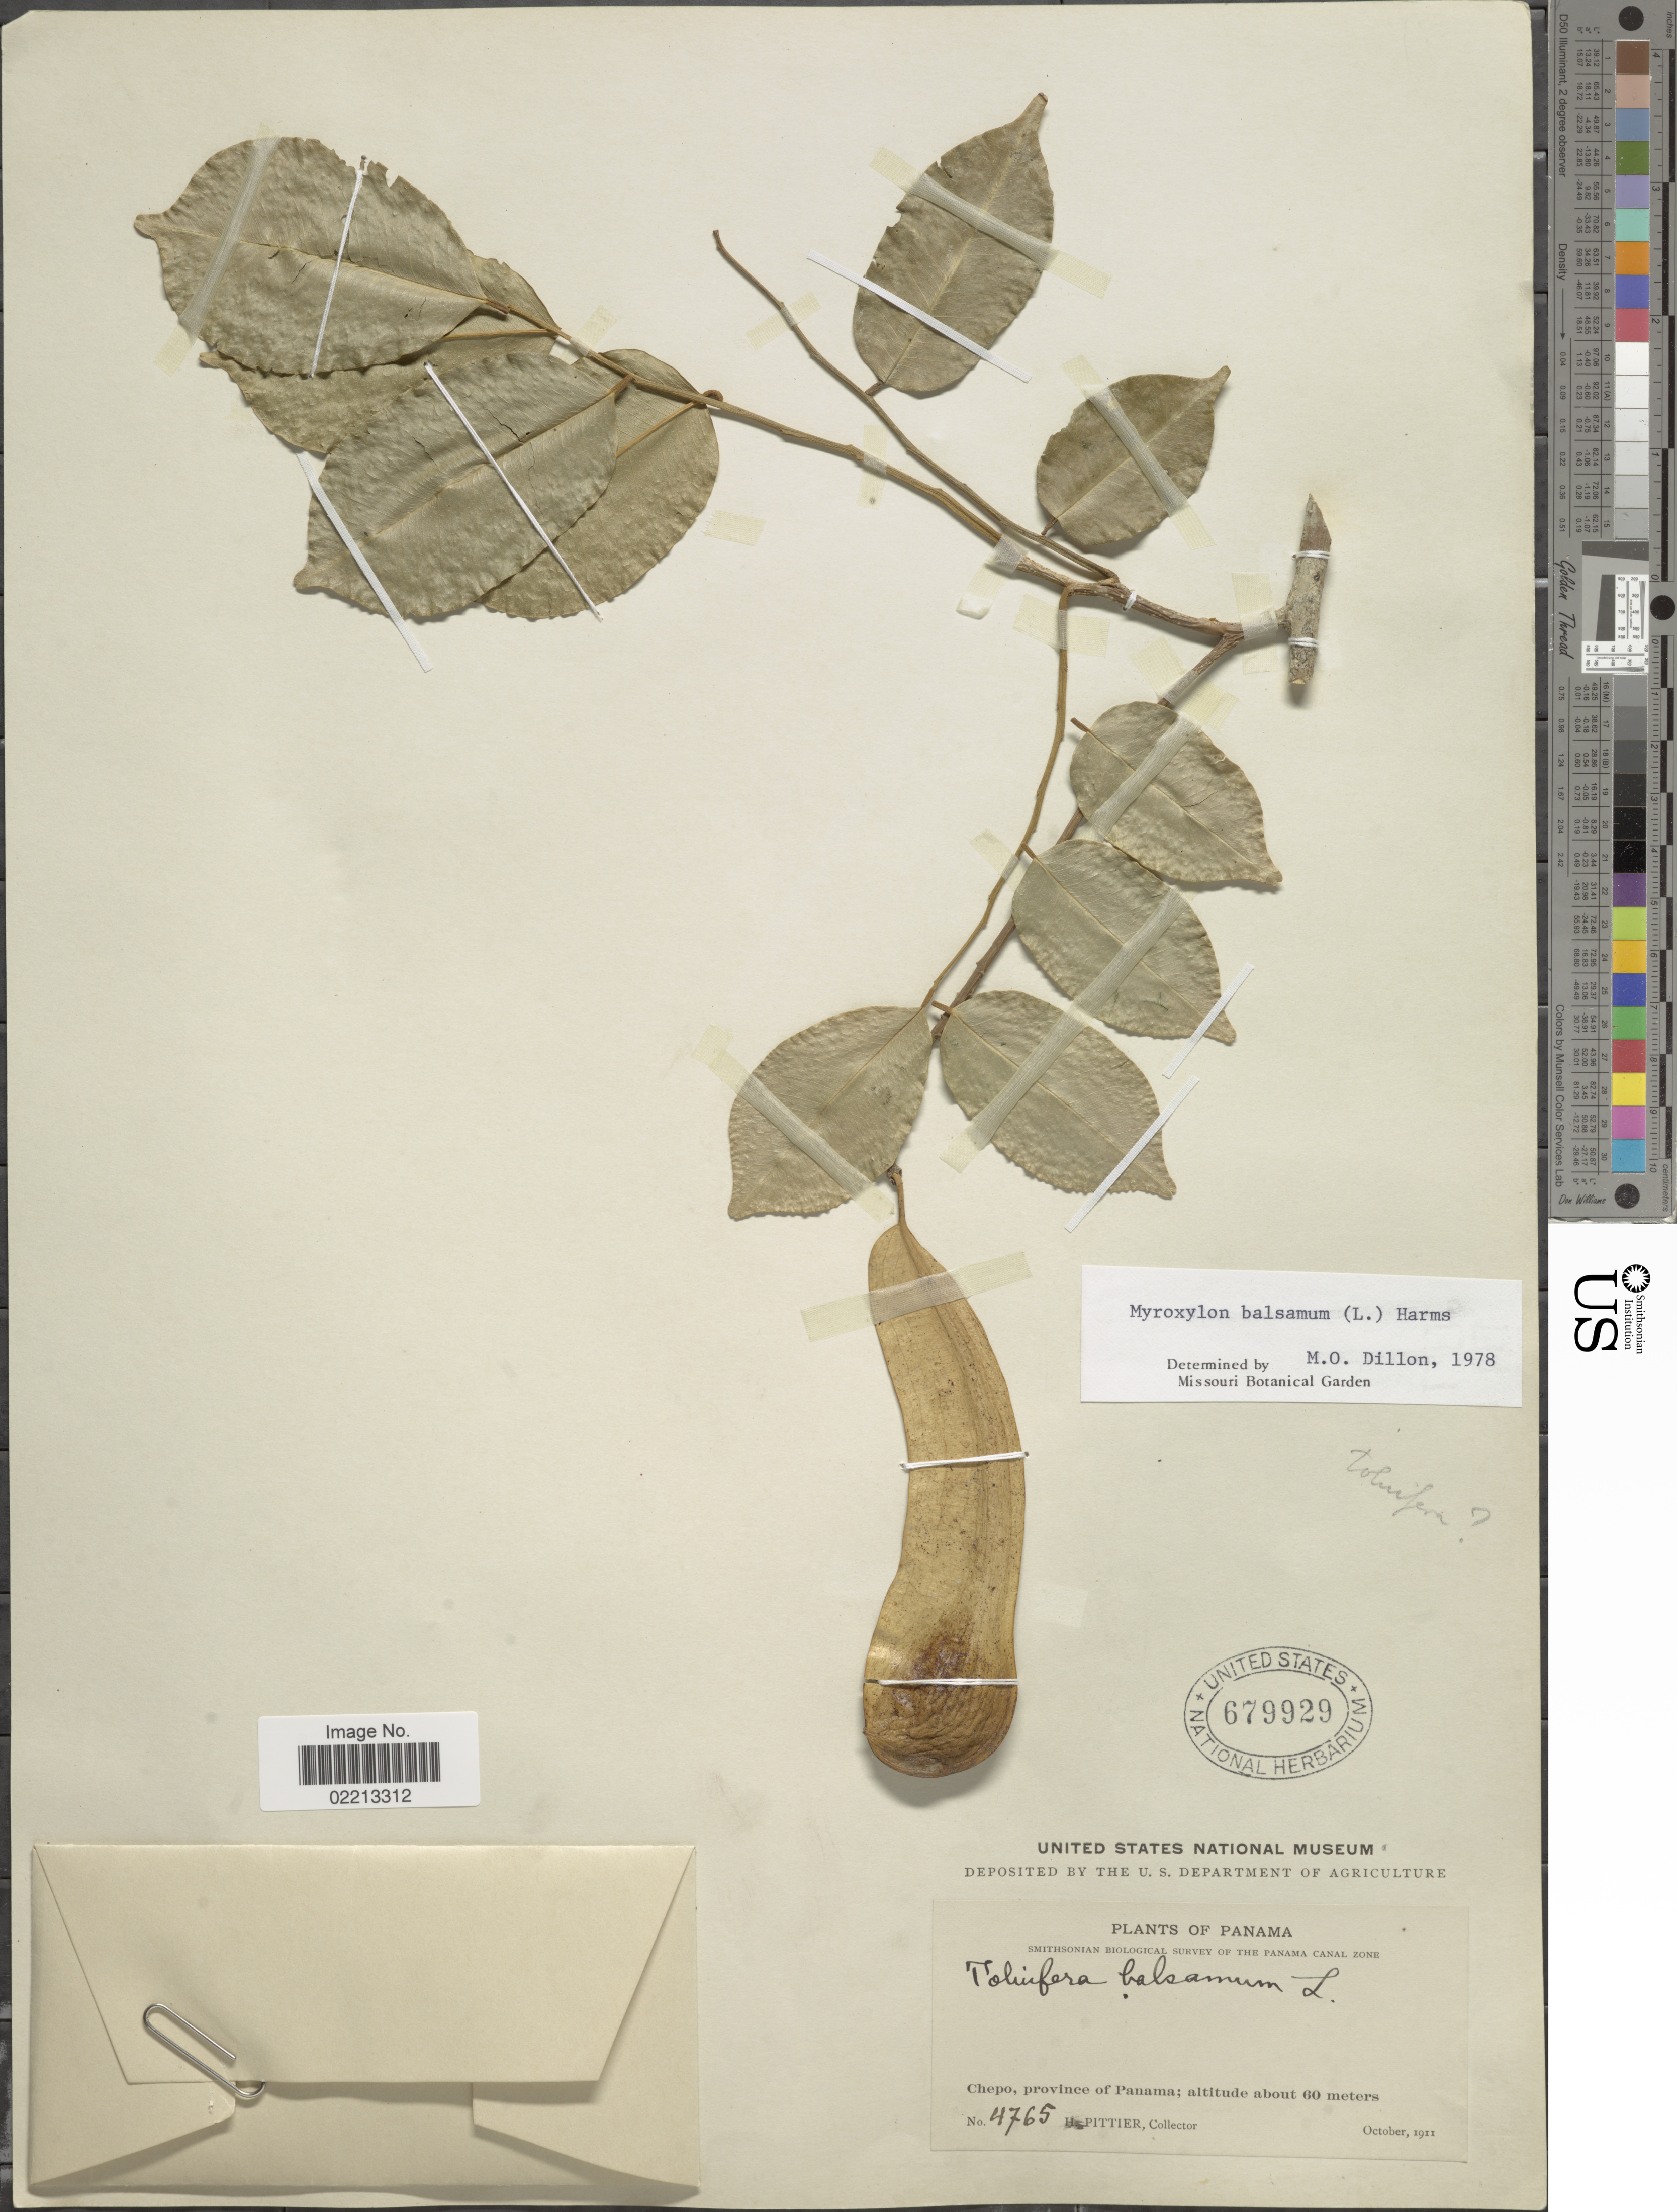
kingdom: Plantae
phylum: Tracheophyta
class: Magnoliopsida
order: Fabales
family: Fabaceae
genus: Myroxylon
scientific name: Myroxylon balsamum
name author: (L.) Harms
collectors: H. F. Pittier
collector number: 4765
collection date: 1911-10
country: Panama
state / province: Panamá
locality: Chepo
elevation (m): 60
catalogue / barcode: US 679929